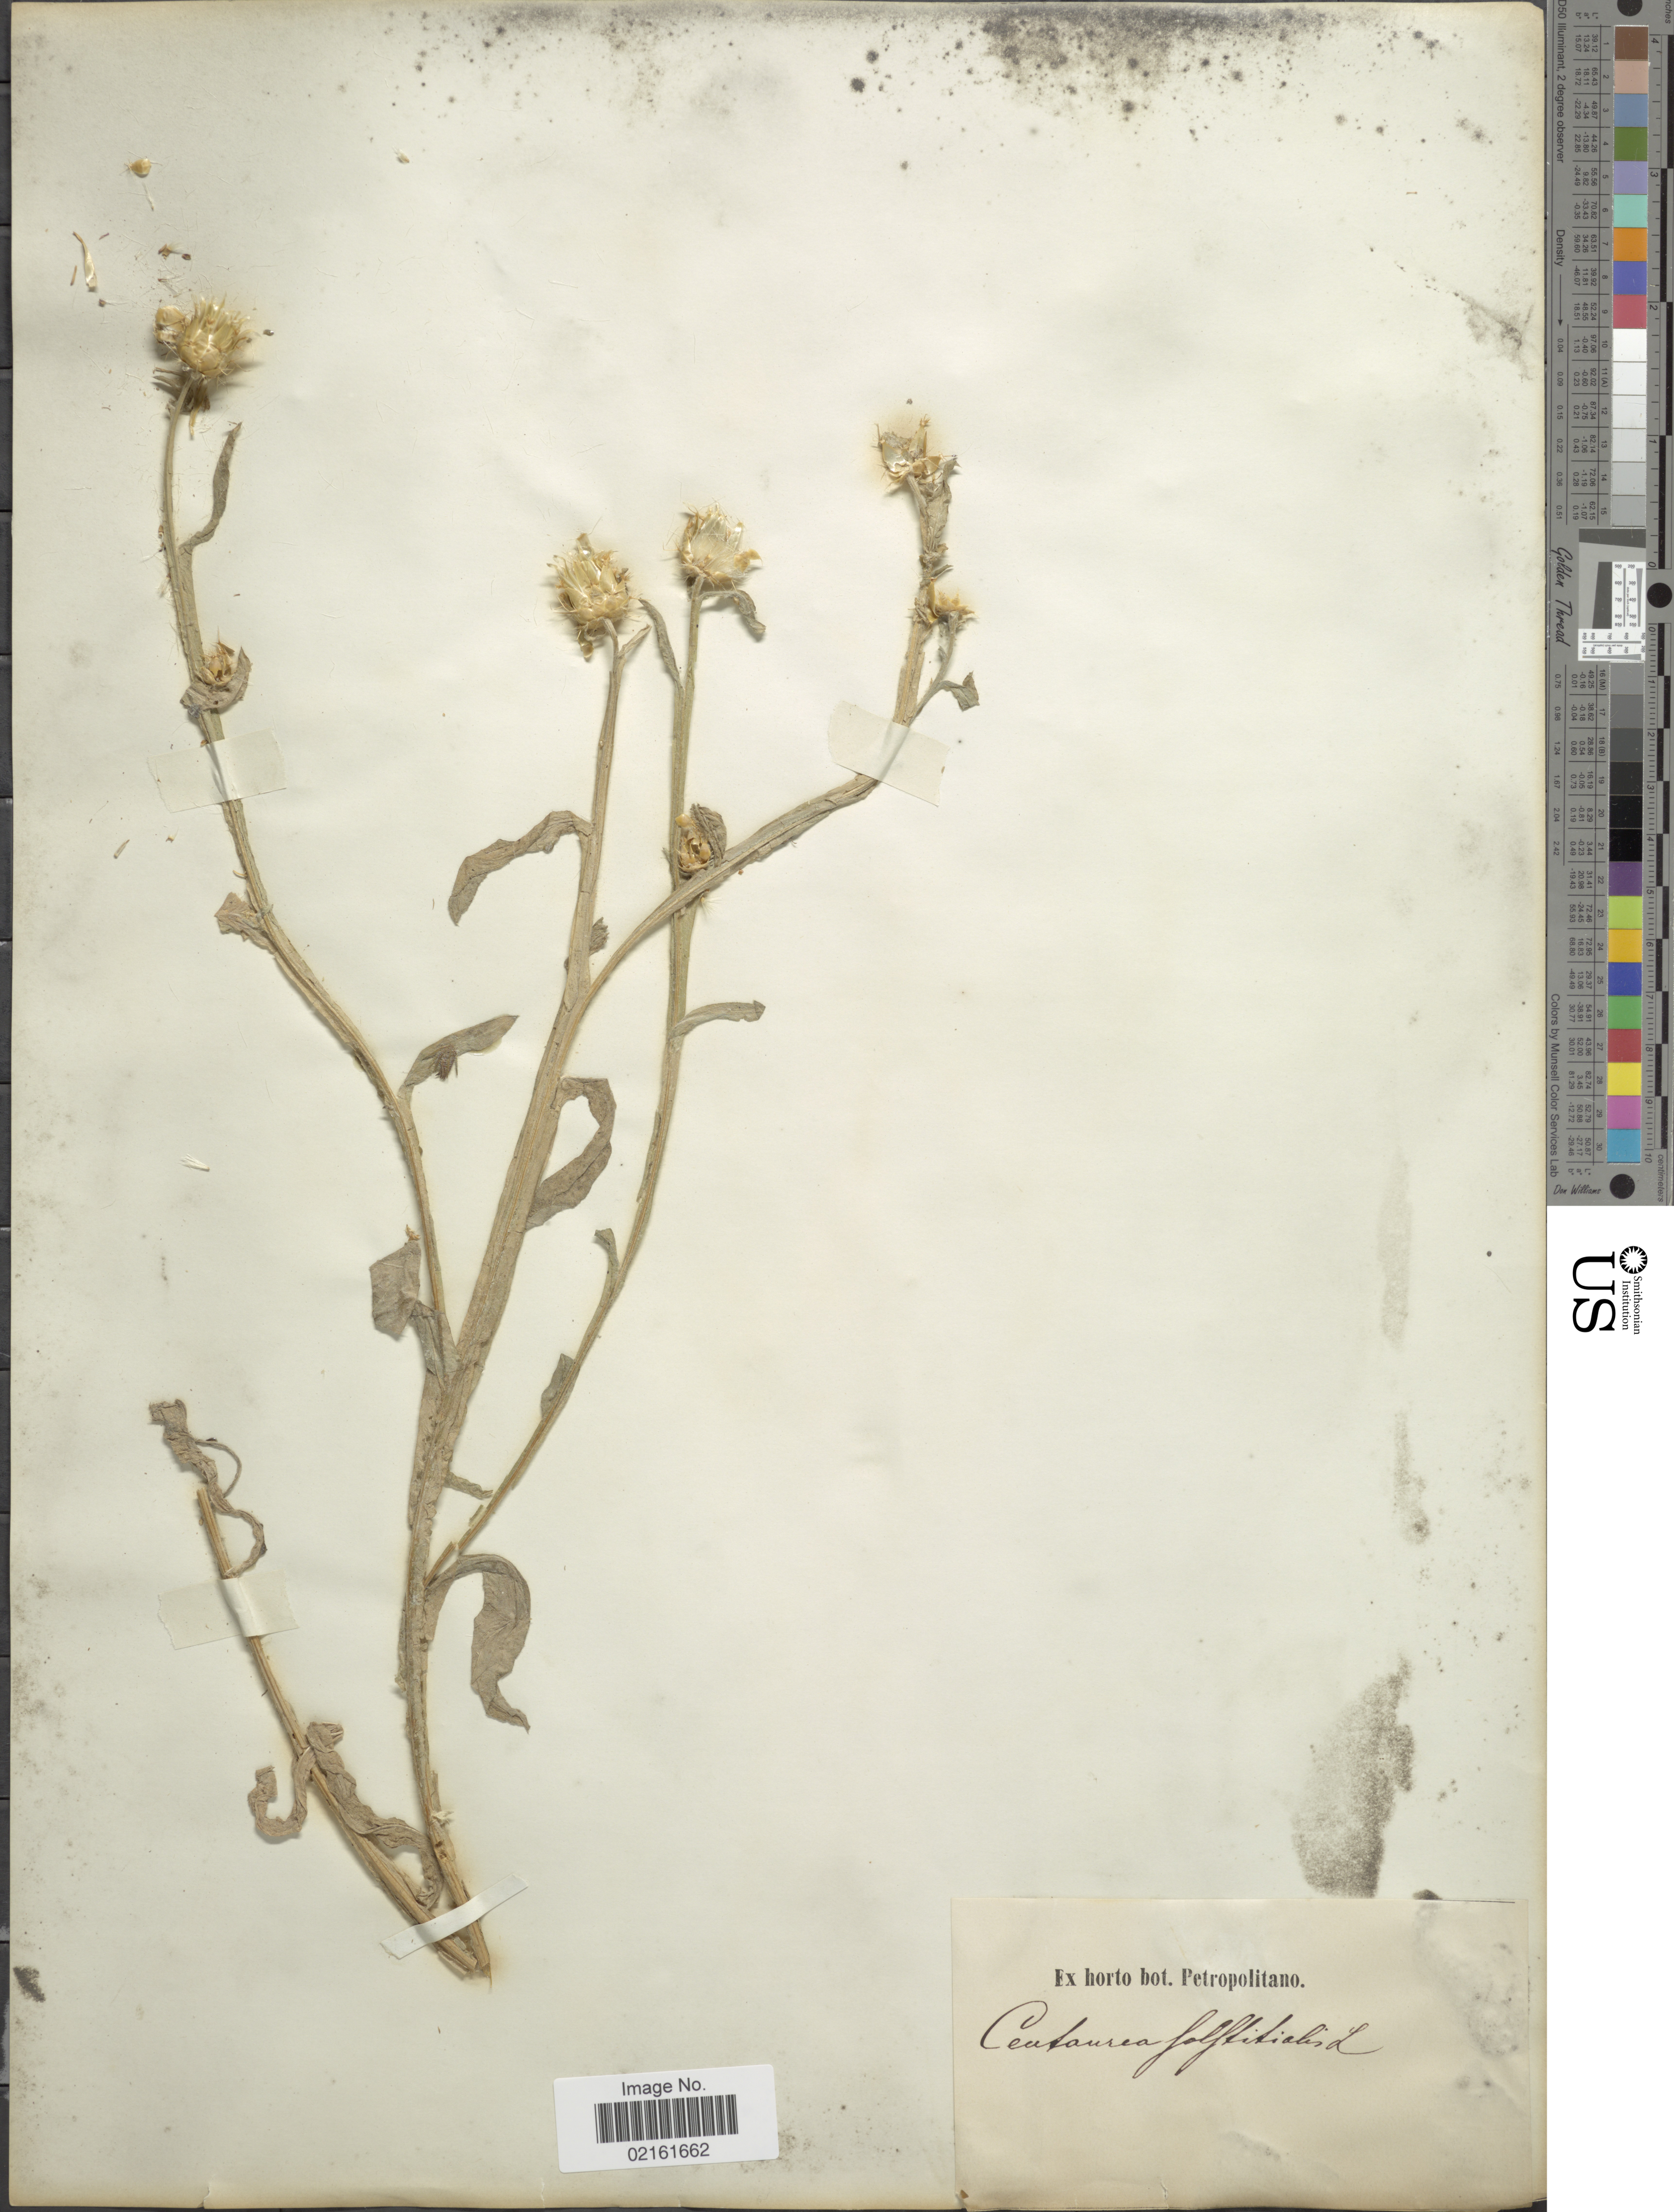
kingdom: Plantae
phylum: Tracheophyta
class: Magnoliopsida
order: Asterales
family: Asteraceae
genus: Centaurea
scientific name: Centaurea solstitialis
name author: L.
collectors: ex Horto Bot. Petropolitano